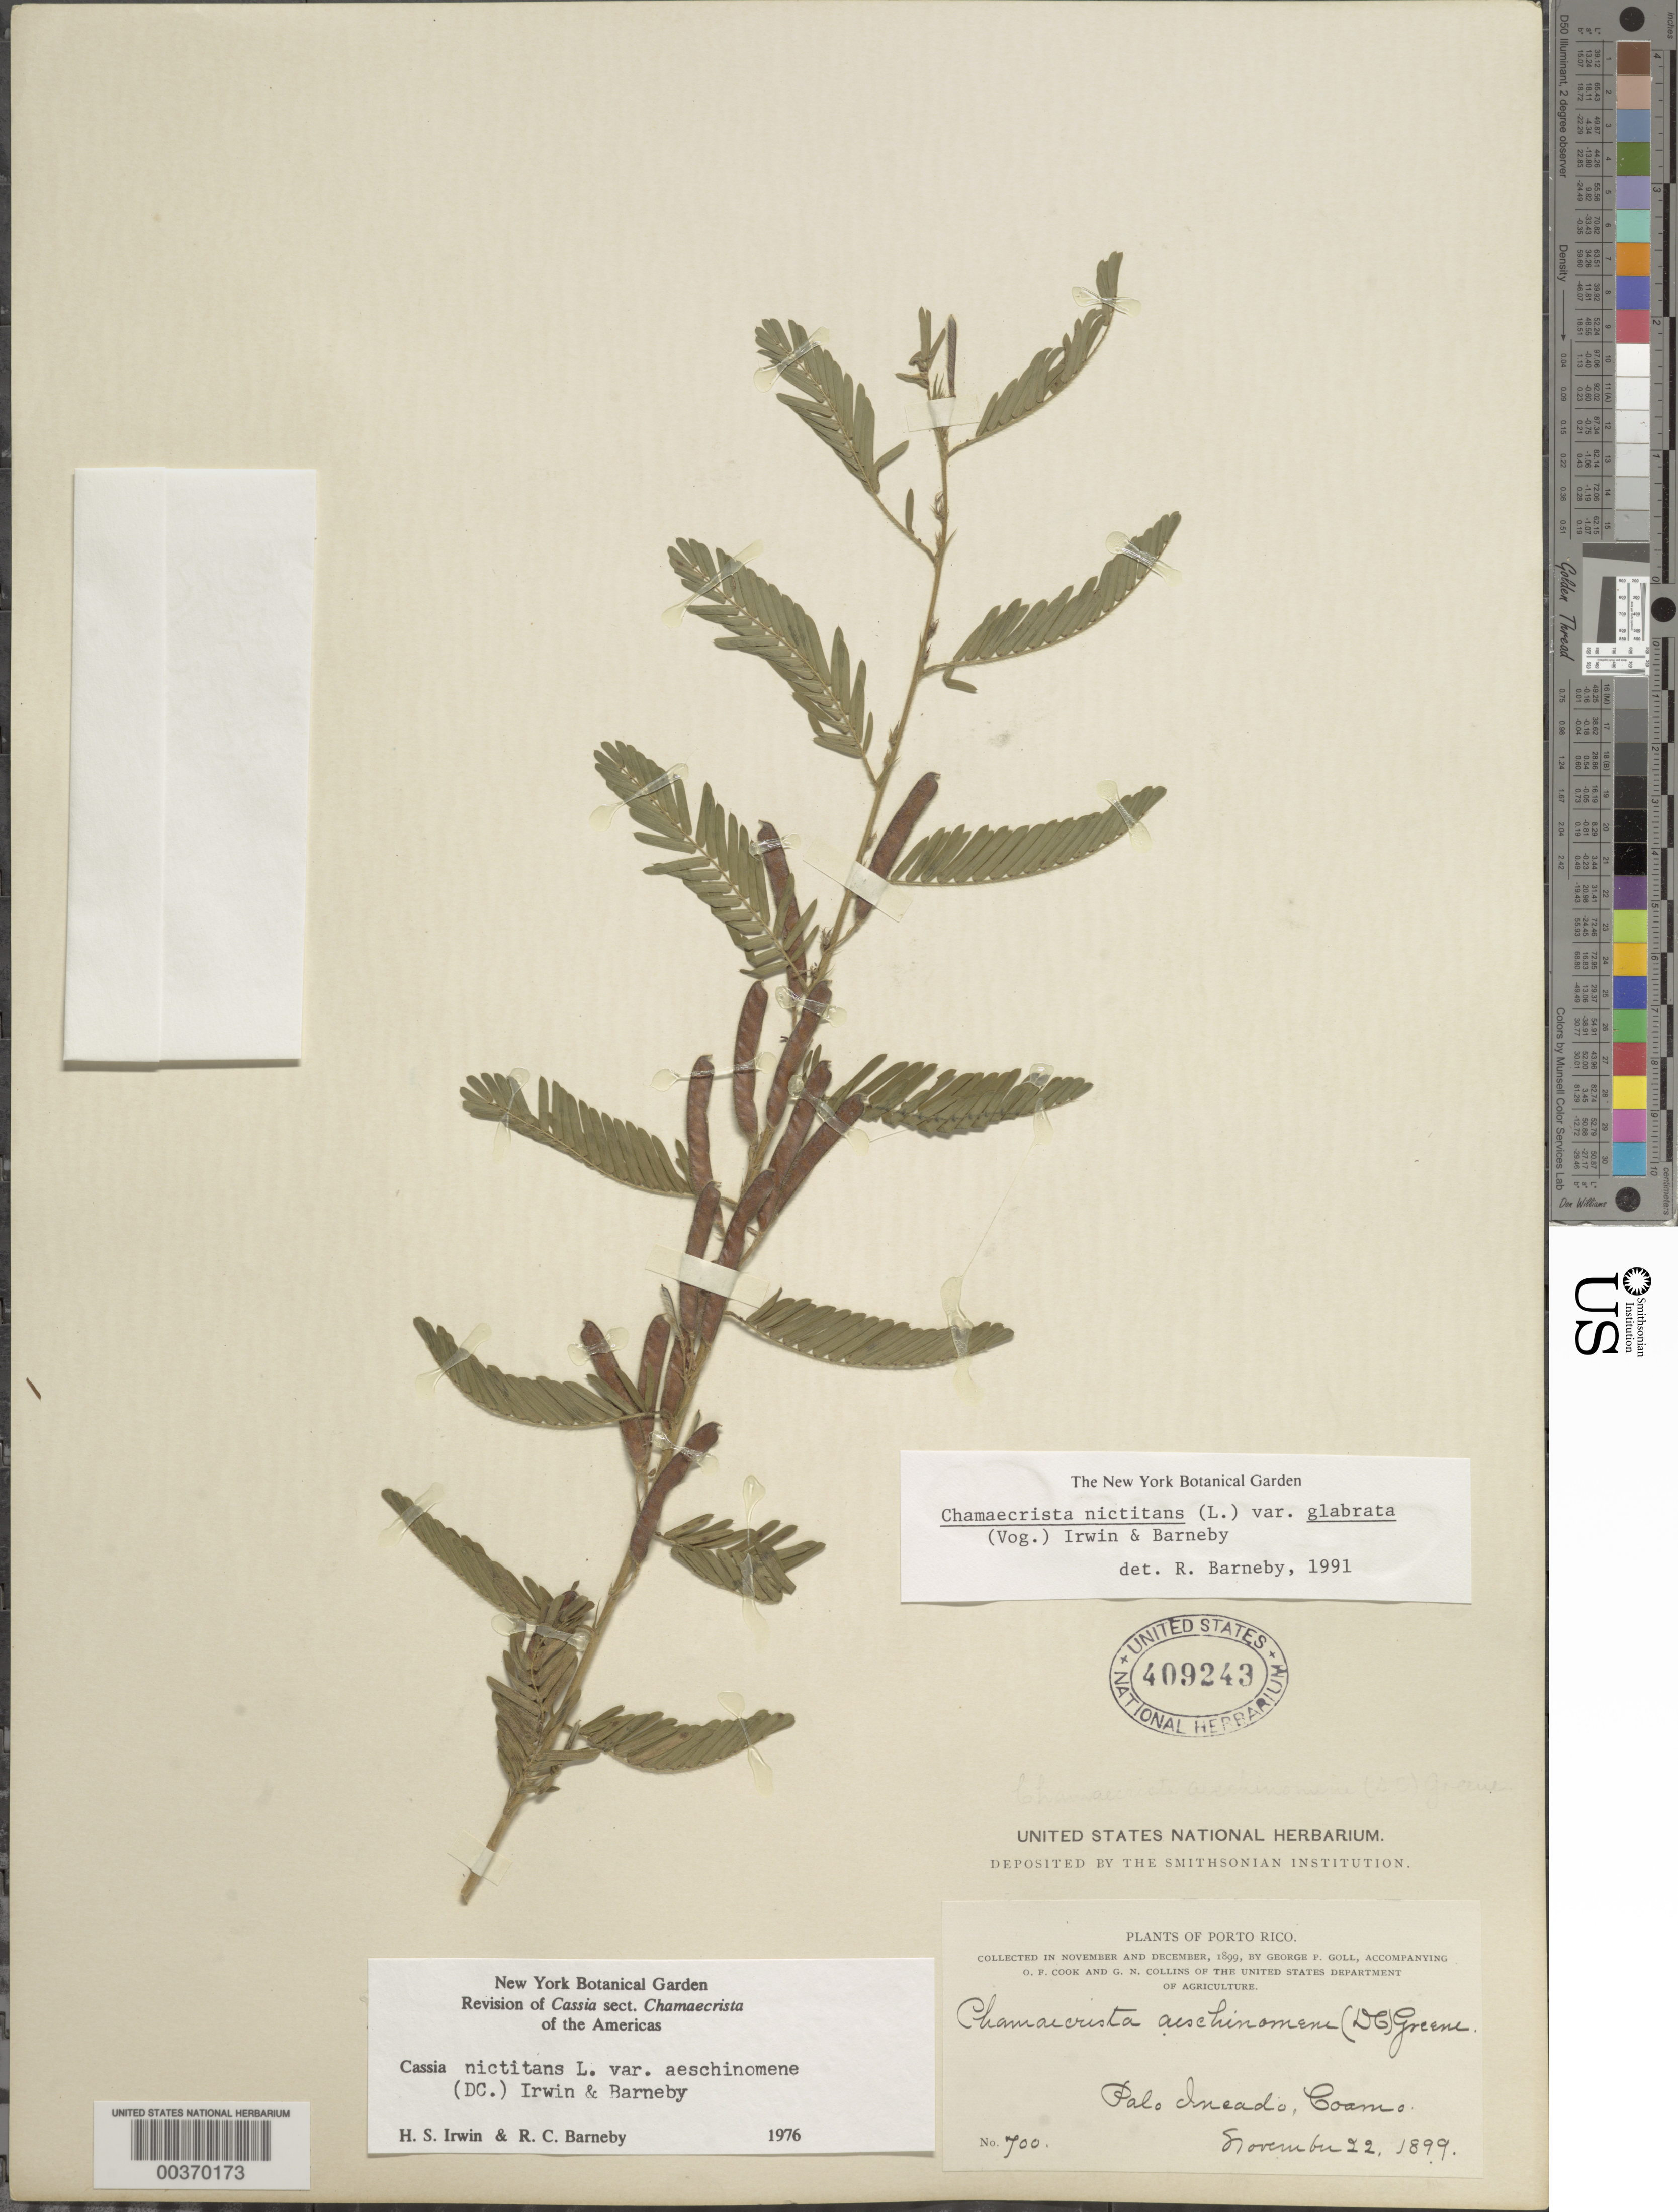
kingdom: Plantae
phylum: Tracheophyta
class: Magnoliopsida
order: Fabales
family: Fabaceae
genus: Chamaecrista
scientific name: Chamaecrista nictitans var. glabrata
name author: (Vogel) H.S. Irwin & Barneby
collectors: G. Goll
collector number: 700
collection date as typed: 22 Nov 1899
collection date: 1899-11-22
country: Puerto Rico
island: Greater Antilles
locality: Coamo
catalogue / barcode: US 409243